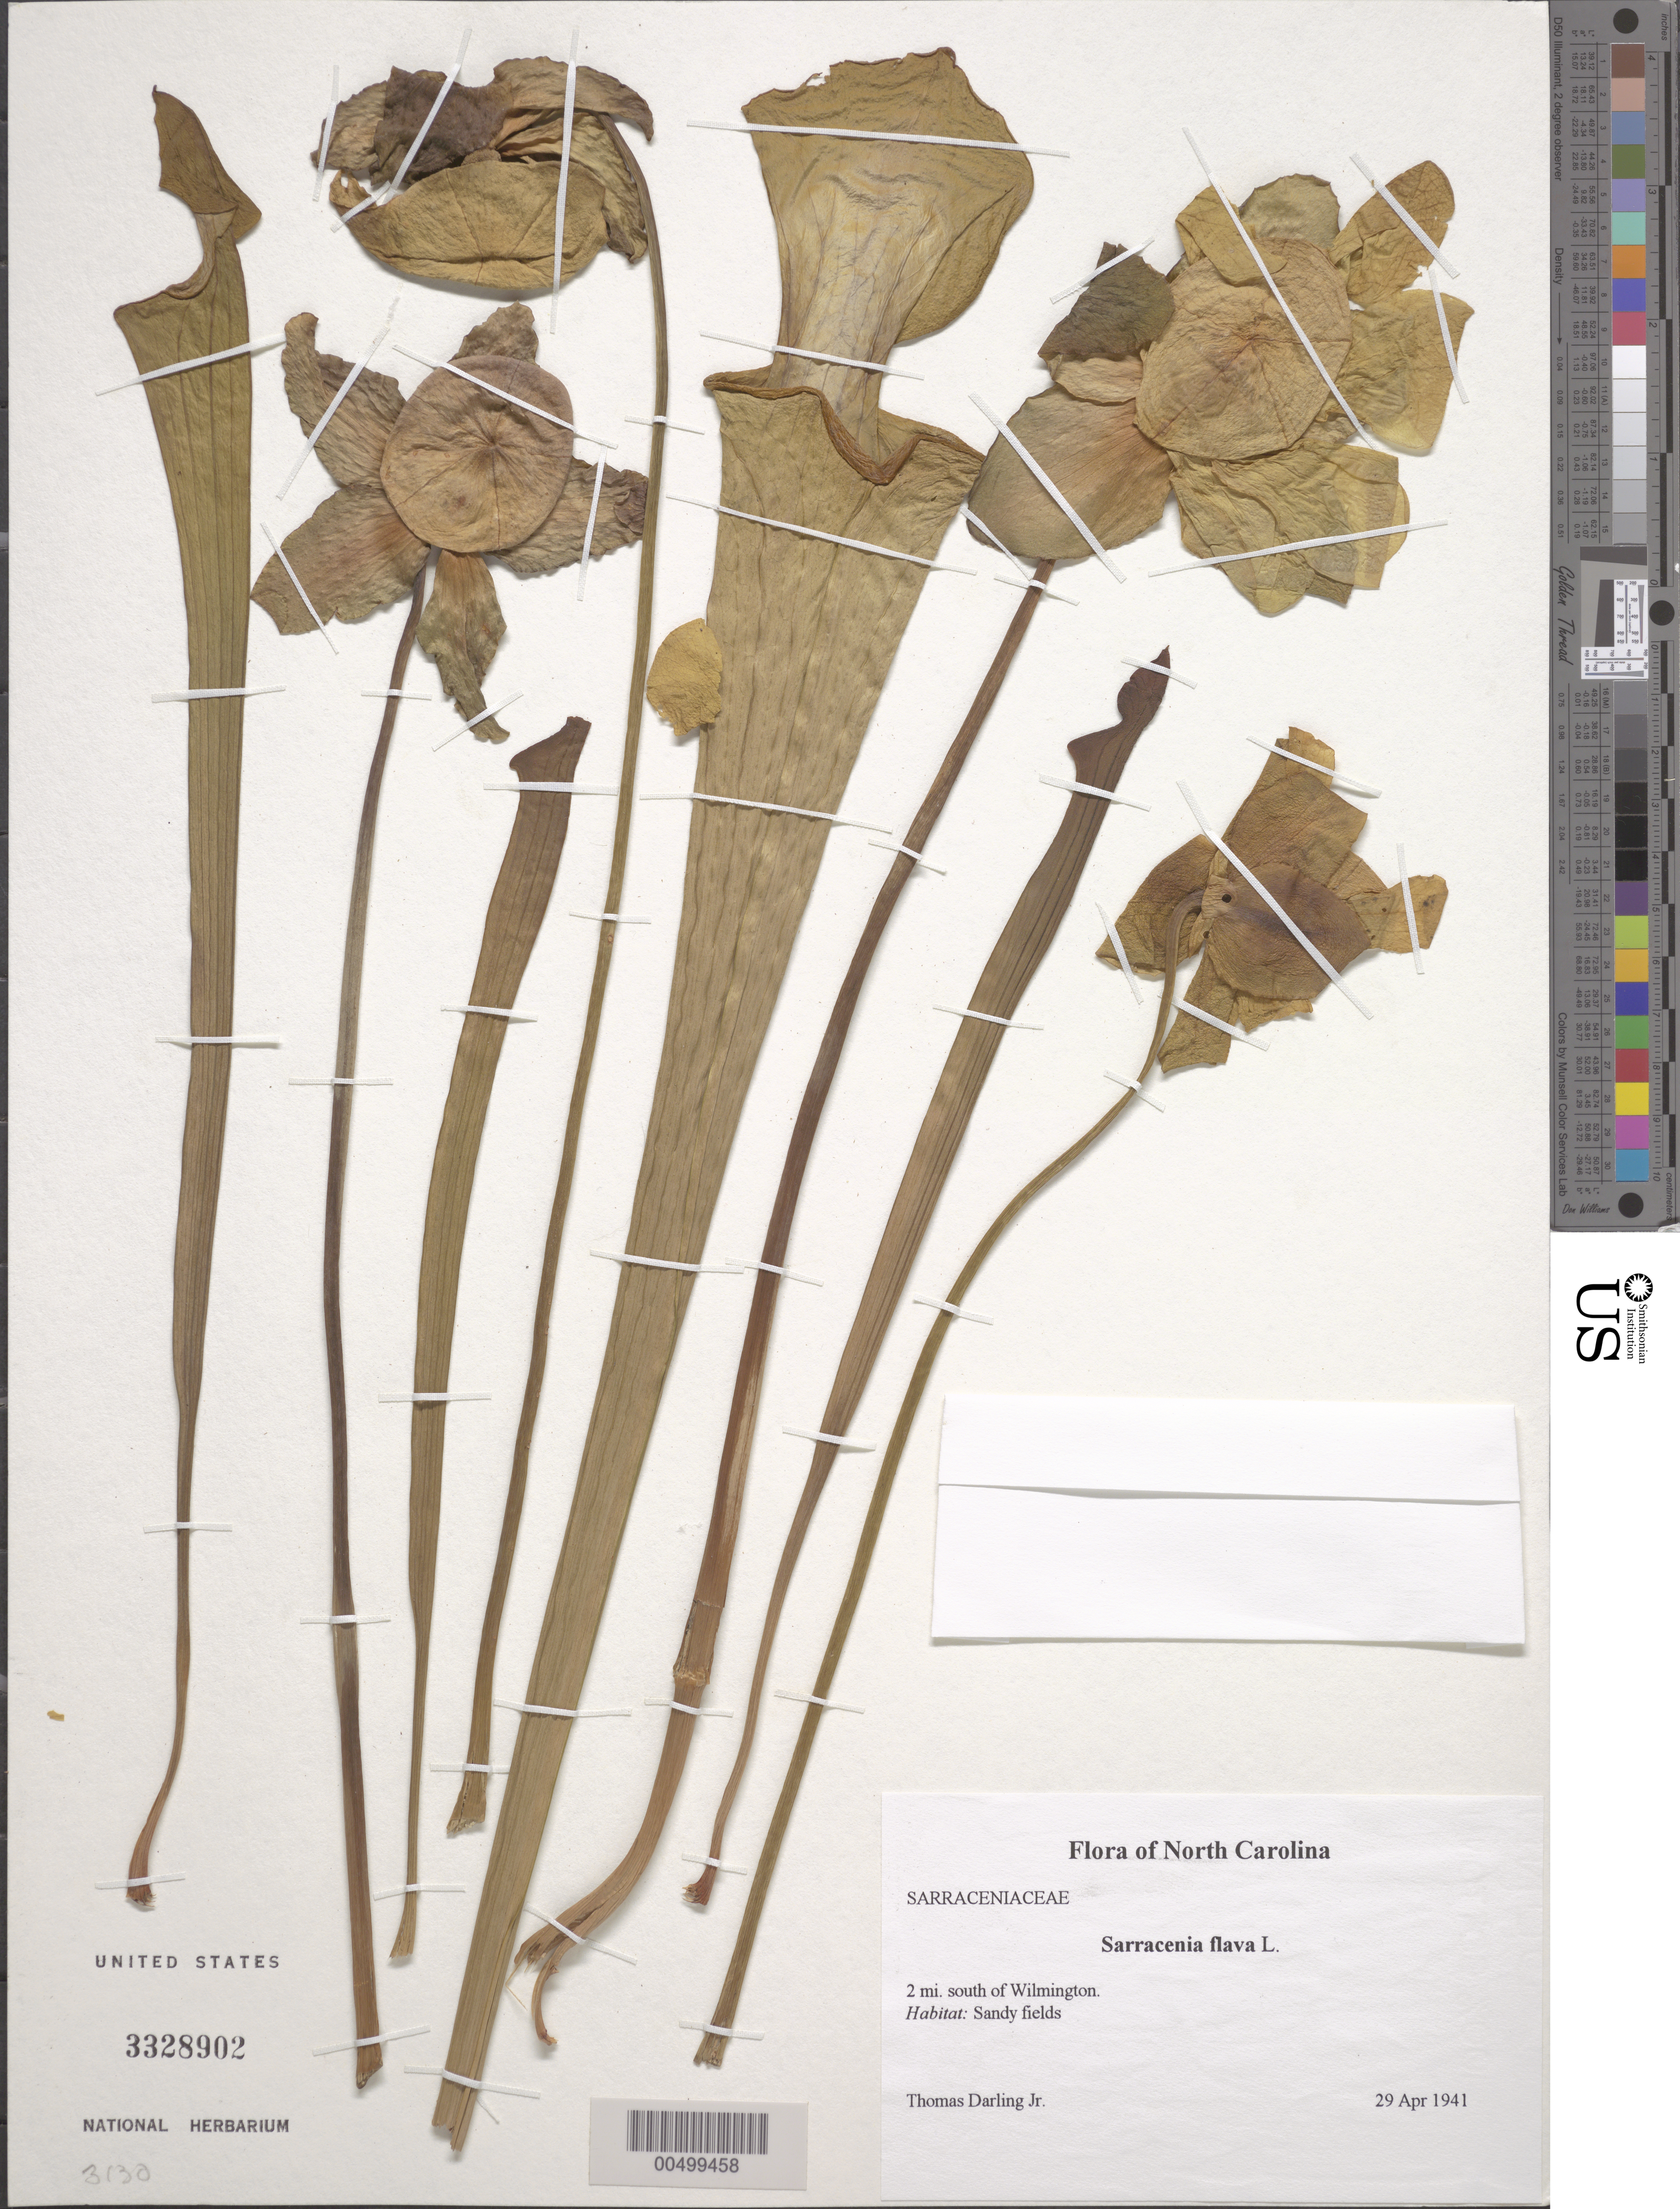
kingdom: Plantae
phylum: Tracheophyta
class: Magnoliopsida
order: Ericales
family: Sarraceniaceae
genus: Sarracenia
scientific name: Sarracenia flava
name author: L.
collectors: T. Darling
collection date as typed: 29 Apr 1941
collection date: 1941-04-29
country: United States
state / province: North Carolina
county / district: New Hanover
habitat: Sandy fields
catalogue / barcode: US 3328902